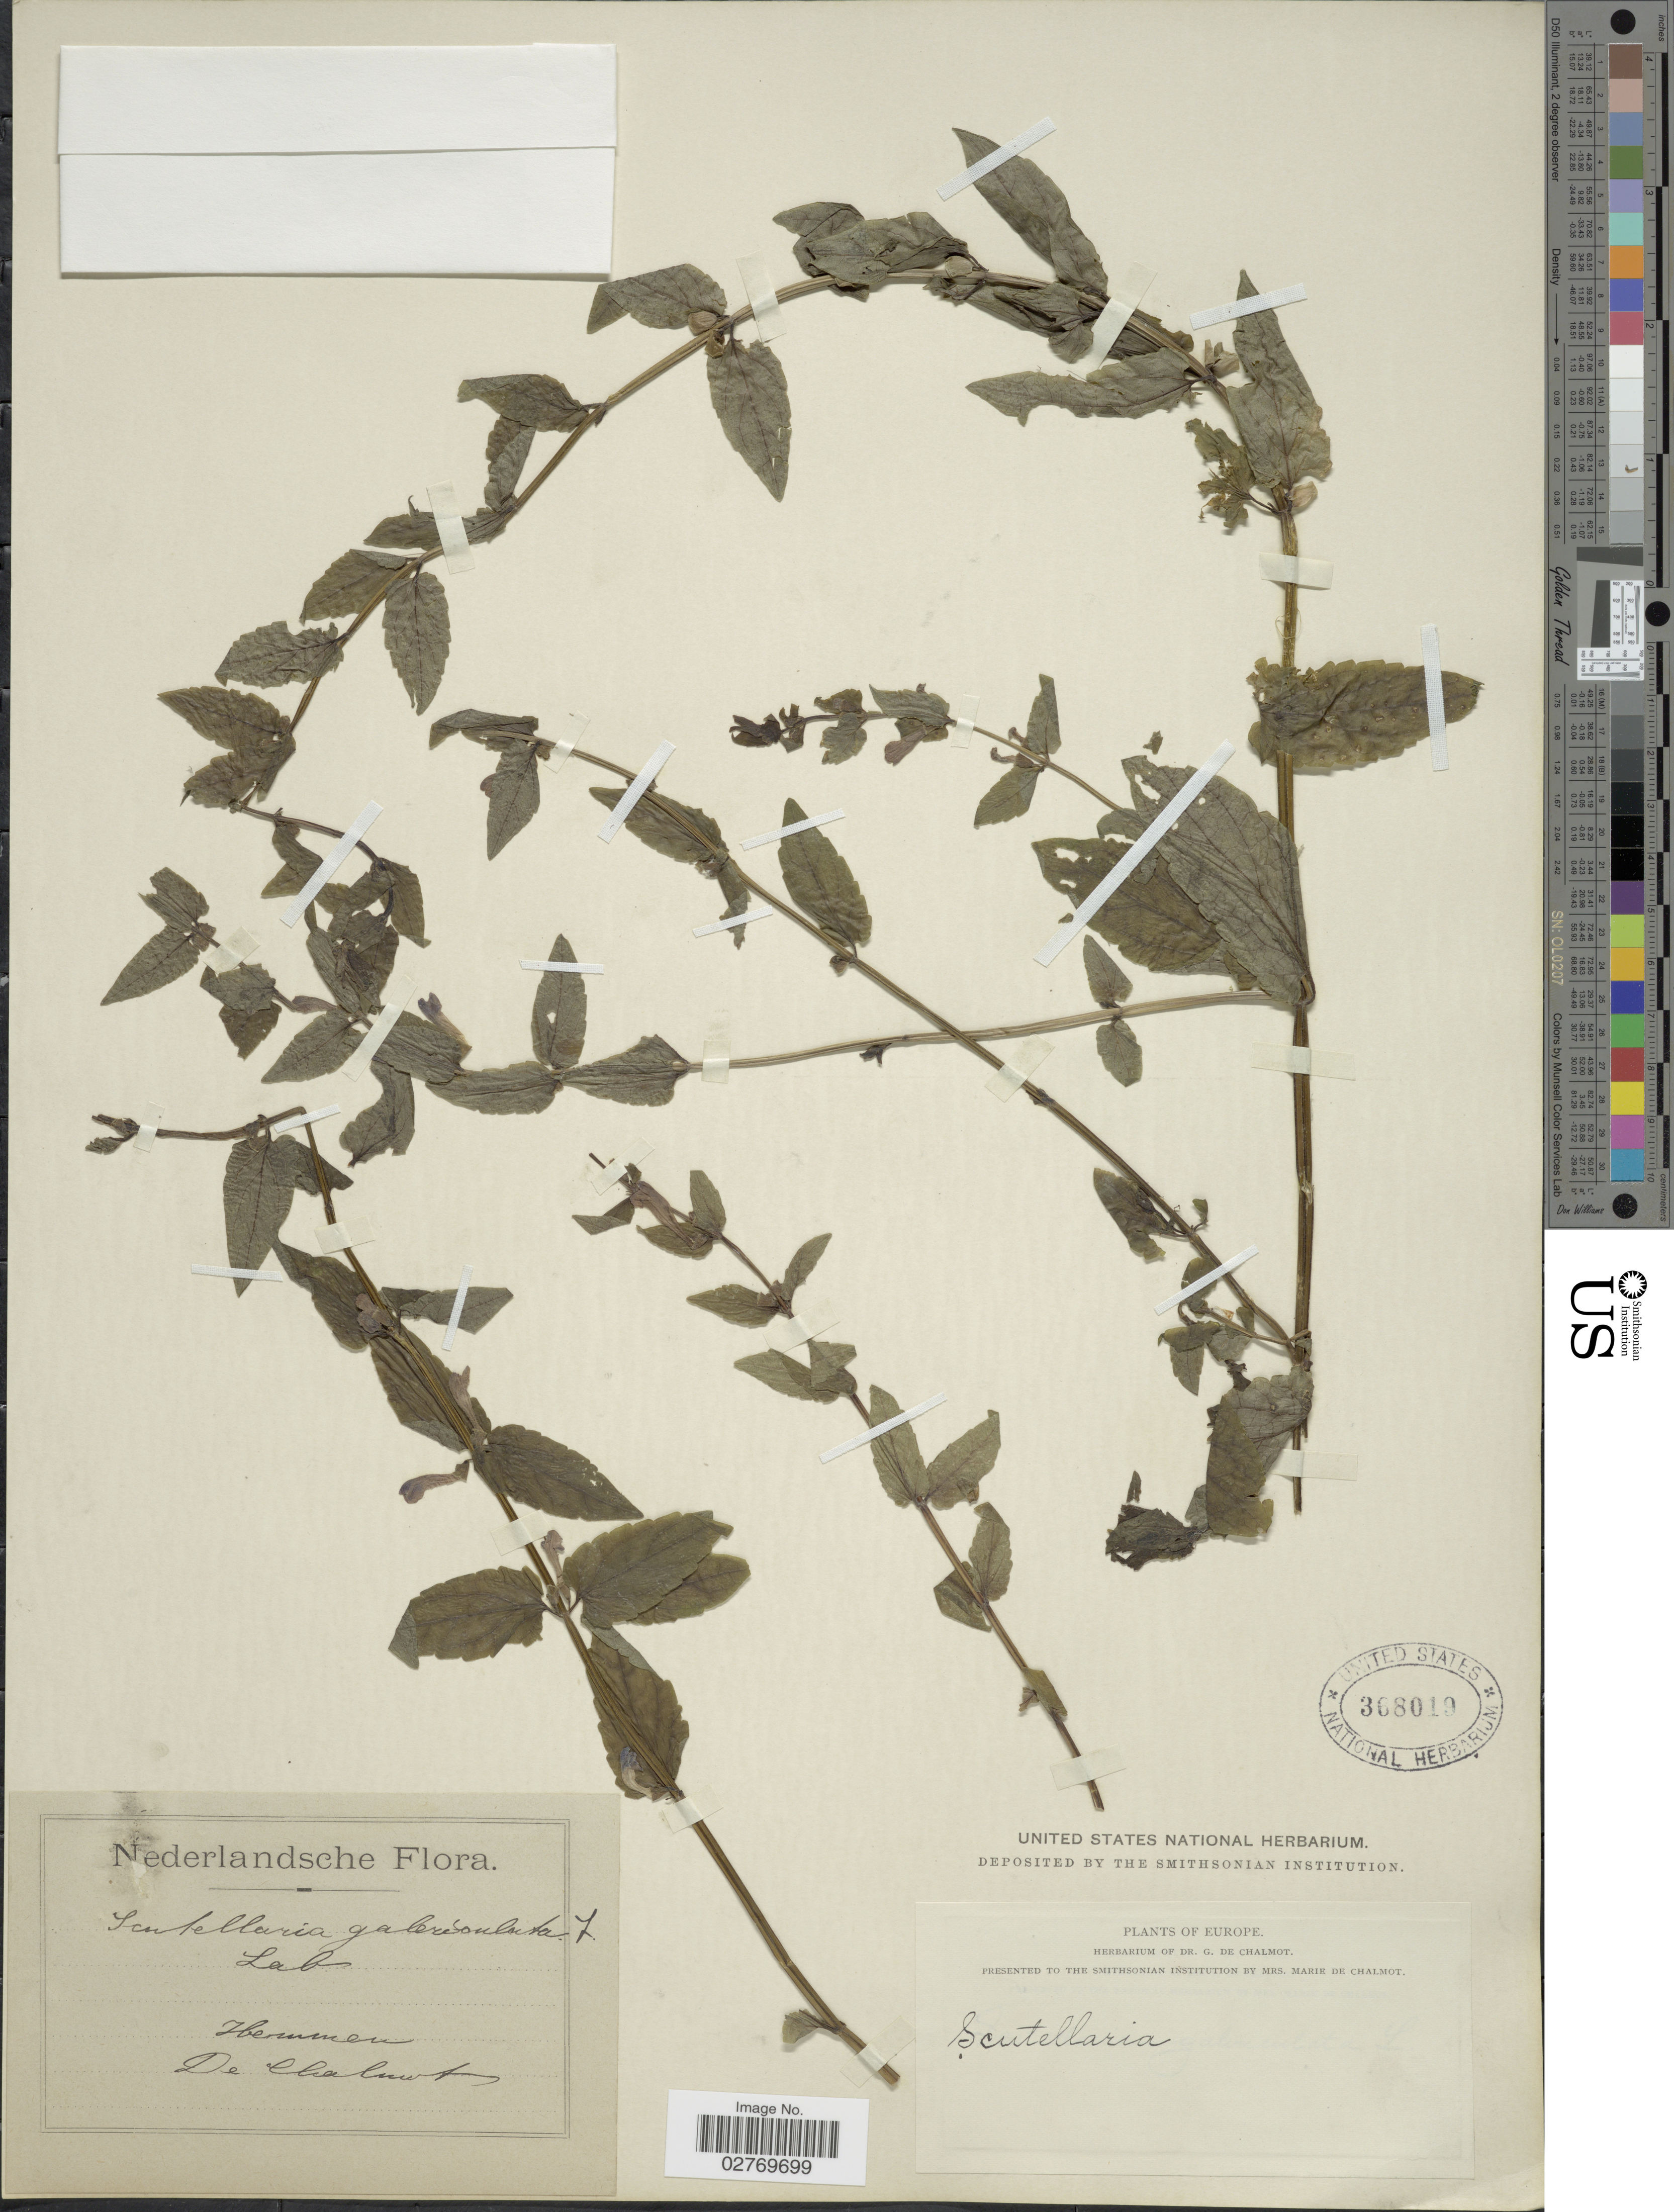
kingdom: Plantae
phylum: Tracheophyta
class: Magnoliopsida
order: Lamiales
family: Lamiaceae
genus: Scutellaria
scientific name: Scutellaria galericulata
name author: L.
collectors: G. de Chalmot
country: Netherlands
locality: Hemmen.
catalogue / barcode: US 368019